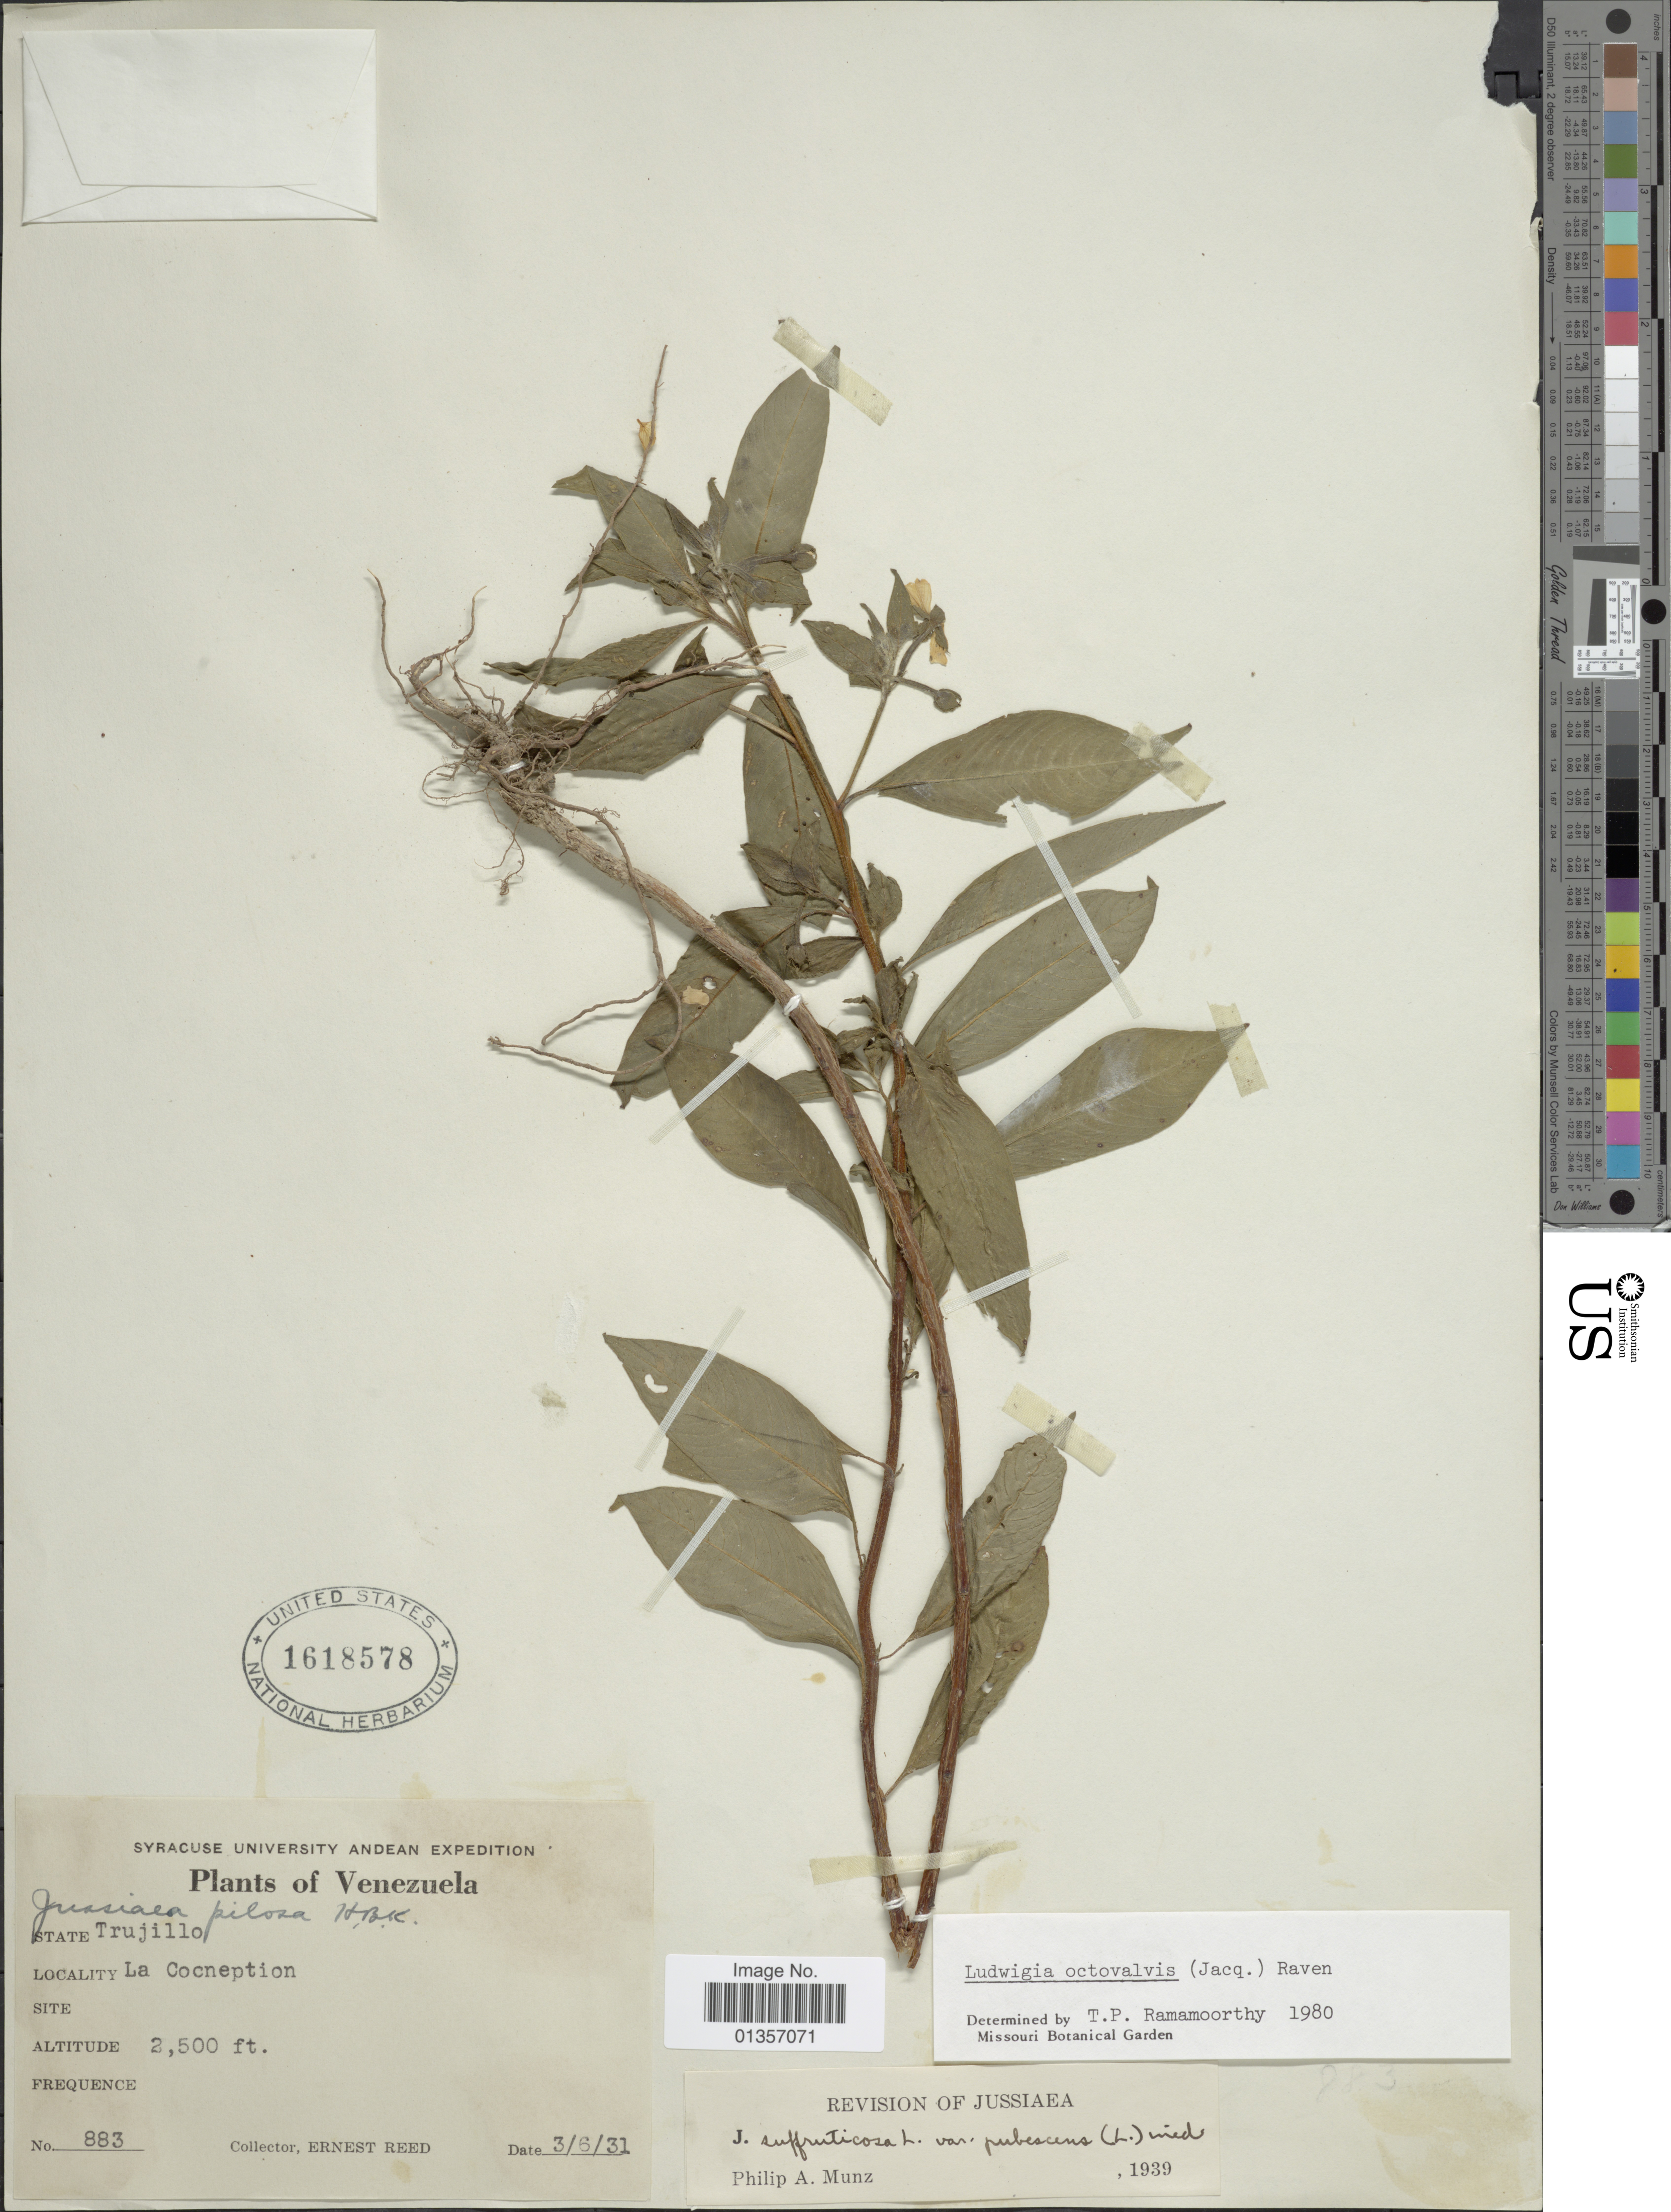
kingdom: Plantae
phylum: Tracheophyta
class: Magnoliopsida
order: Myrtales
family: Onagraceae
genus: Ludwigia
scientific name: Ludwigia octovalvis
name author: (Jacq.) P.H. Raven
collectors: E. Reed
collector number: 883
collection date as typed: Transcribed d/m/y: 3/6/31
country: Venezuela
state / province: Trujillo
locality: La Cocneption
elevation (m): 762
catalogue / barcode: US 1618578